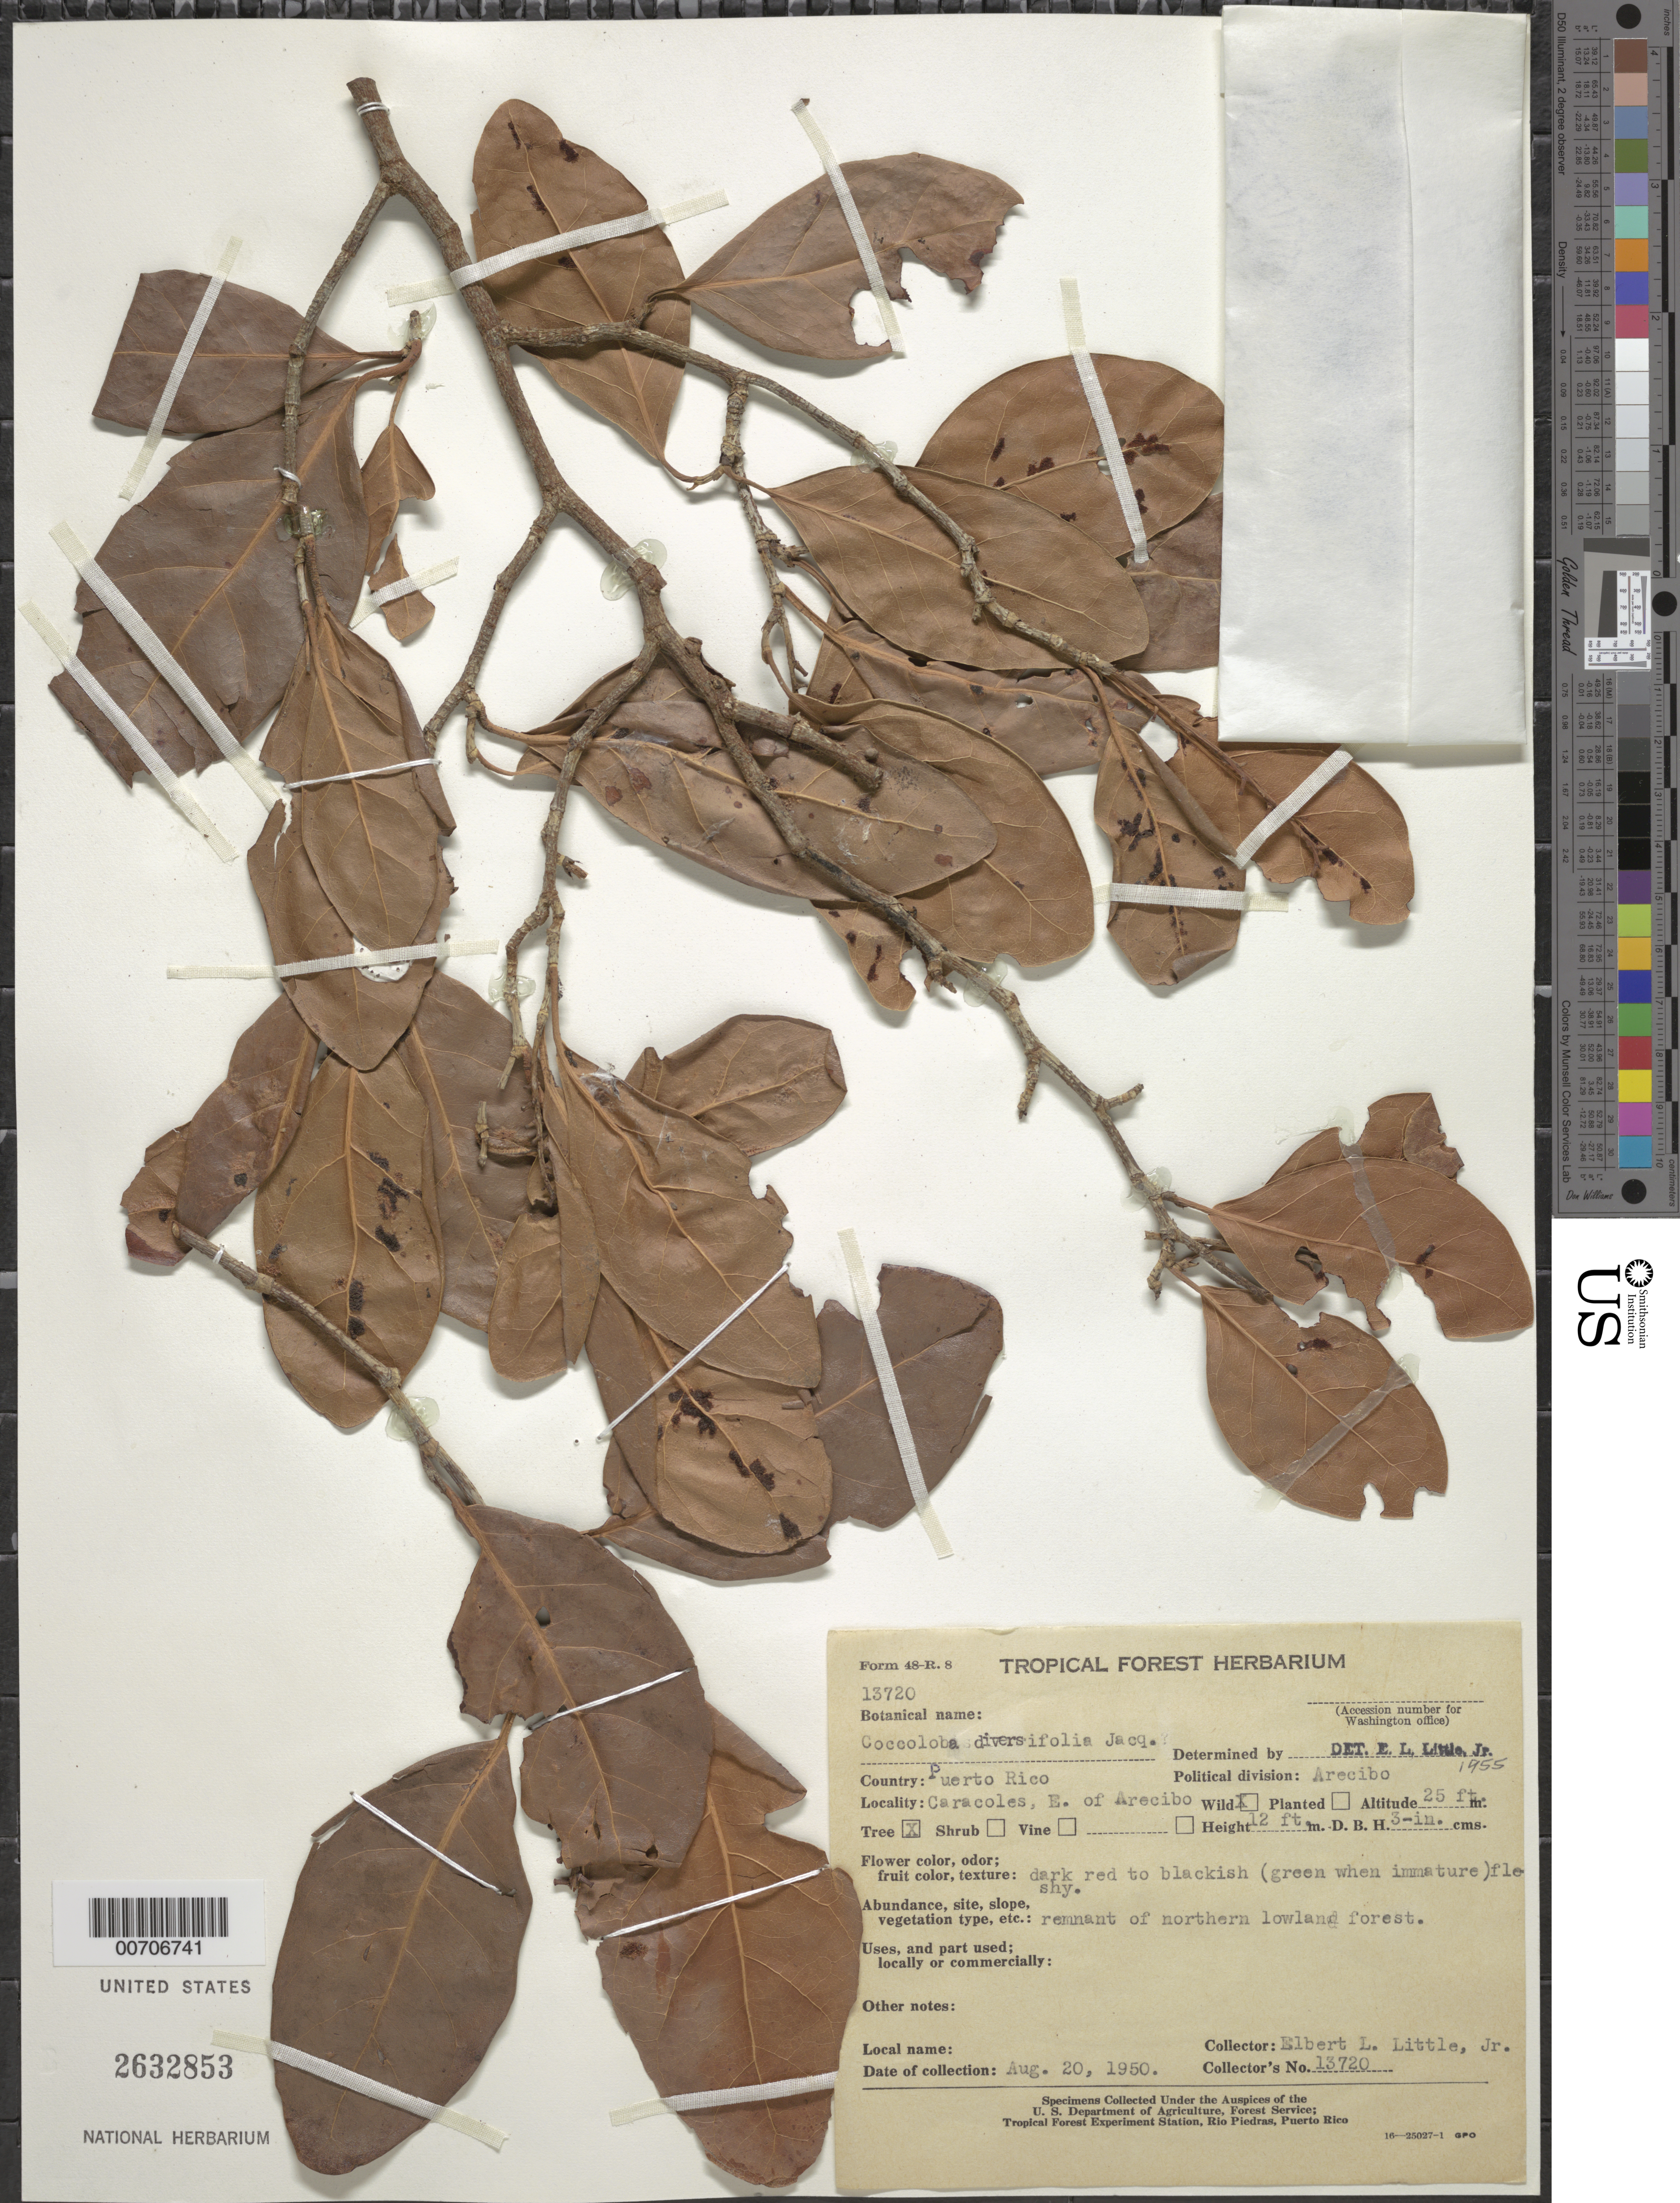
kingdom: Plantae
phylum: Tracheophyta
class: Magnoliopsida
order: Caryophyllales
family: Polygonaceae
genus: Coccoloba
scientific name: Coccoloba diversifolia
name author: Jacq.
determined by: Little, Elbert L., Jr., (FSSR), United States Department of Agriculture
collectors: E. L. Little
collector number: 13720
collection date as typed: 20 Aug 1950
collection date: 1950-08-20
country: Puerto Rico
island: Greater Antilles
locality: Arecibo, Caracoles, E of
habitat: Remnant of Northern lowland forest.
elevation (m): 8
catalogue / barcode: US 2632853